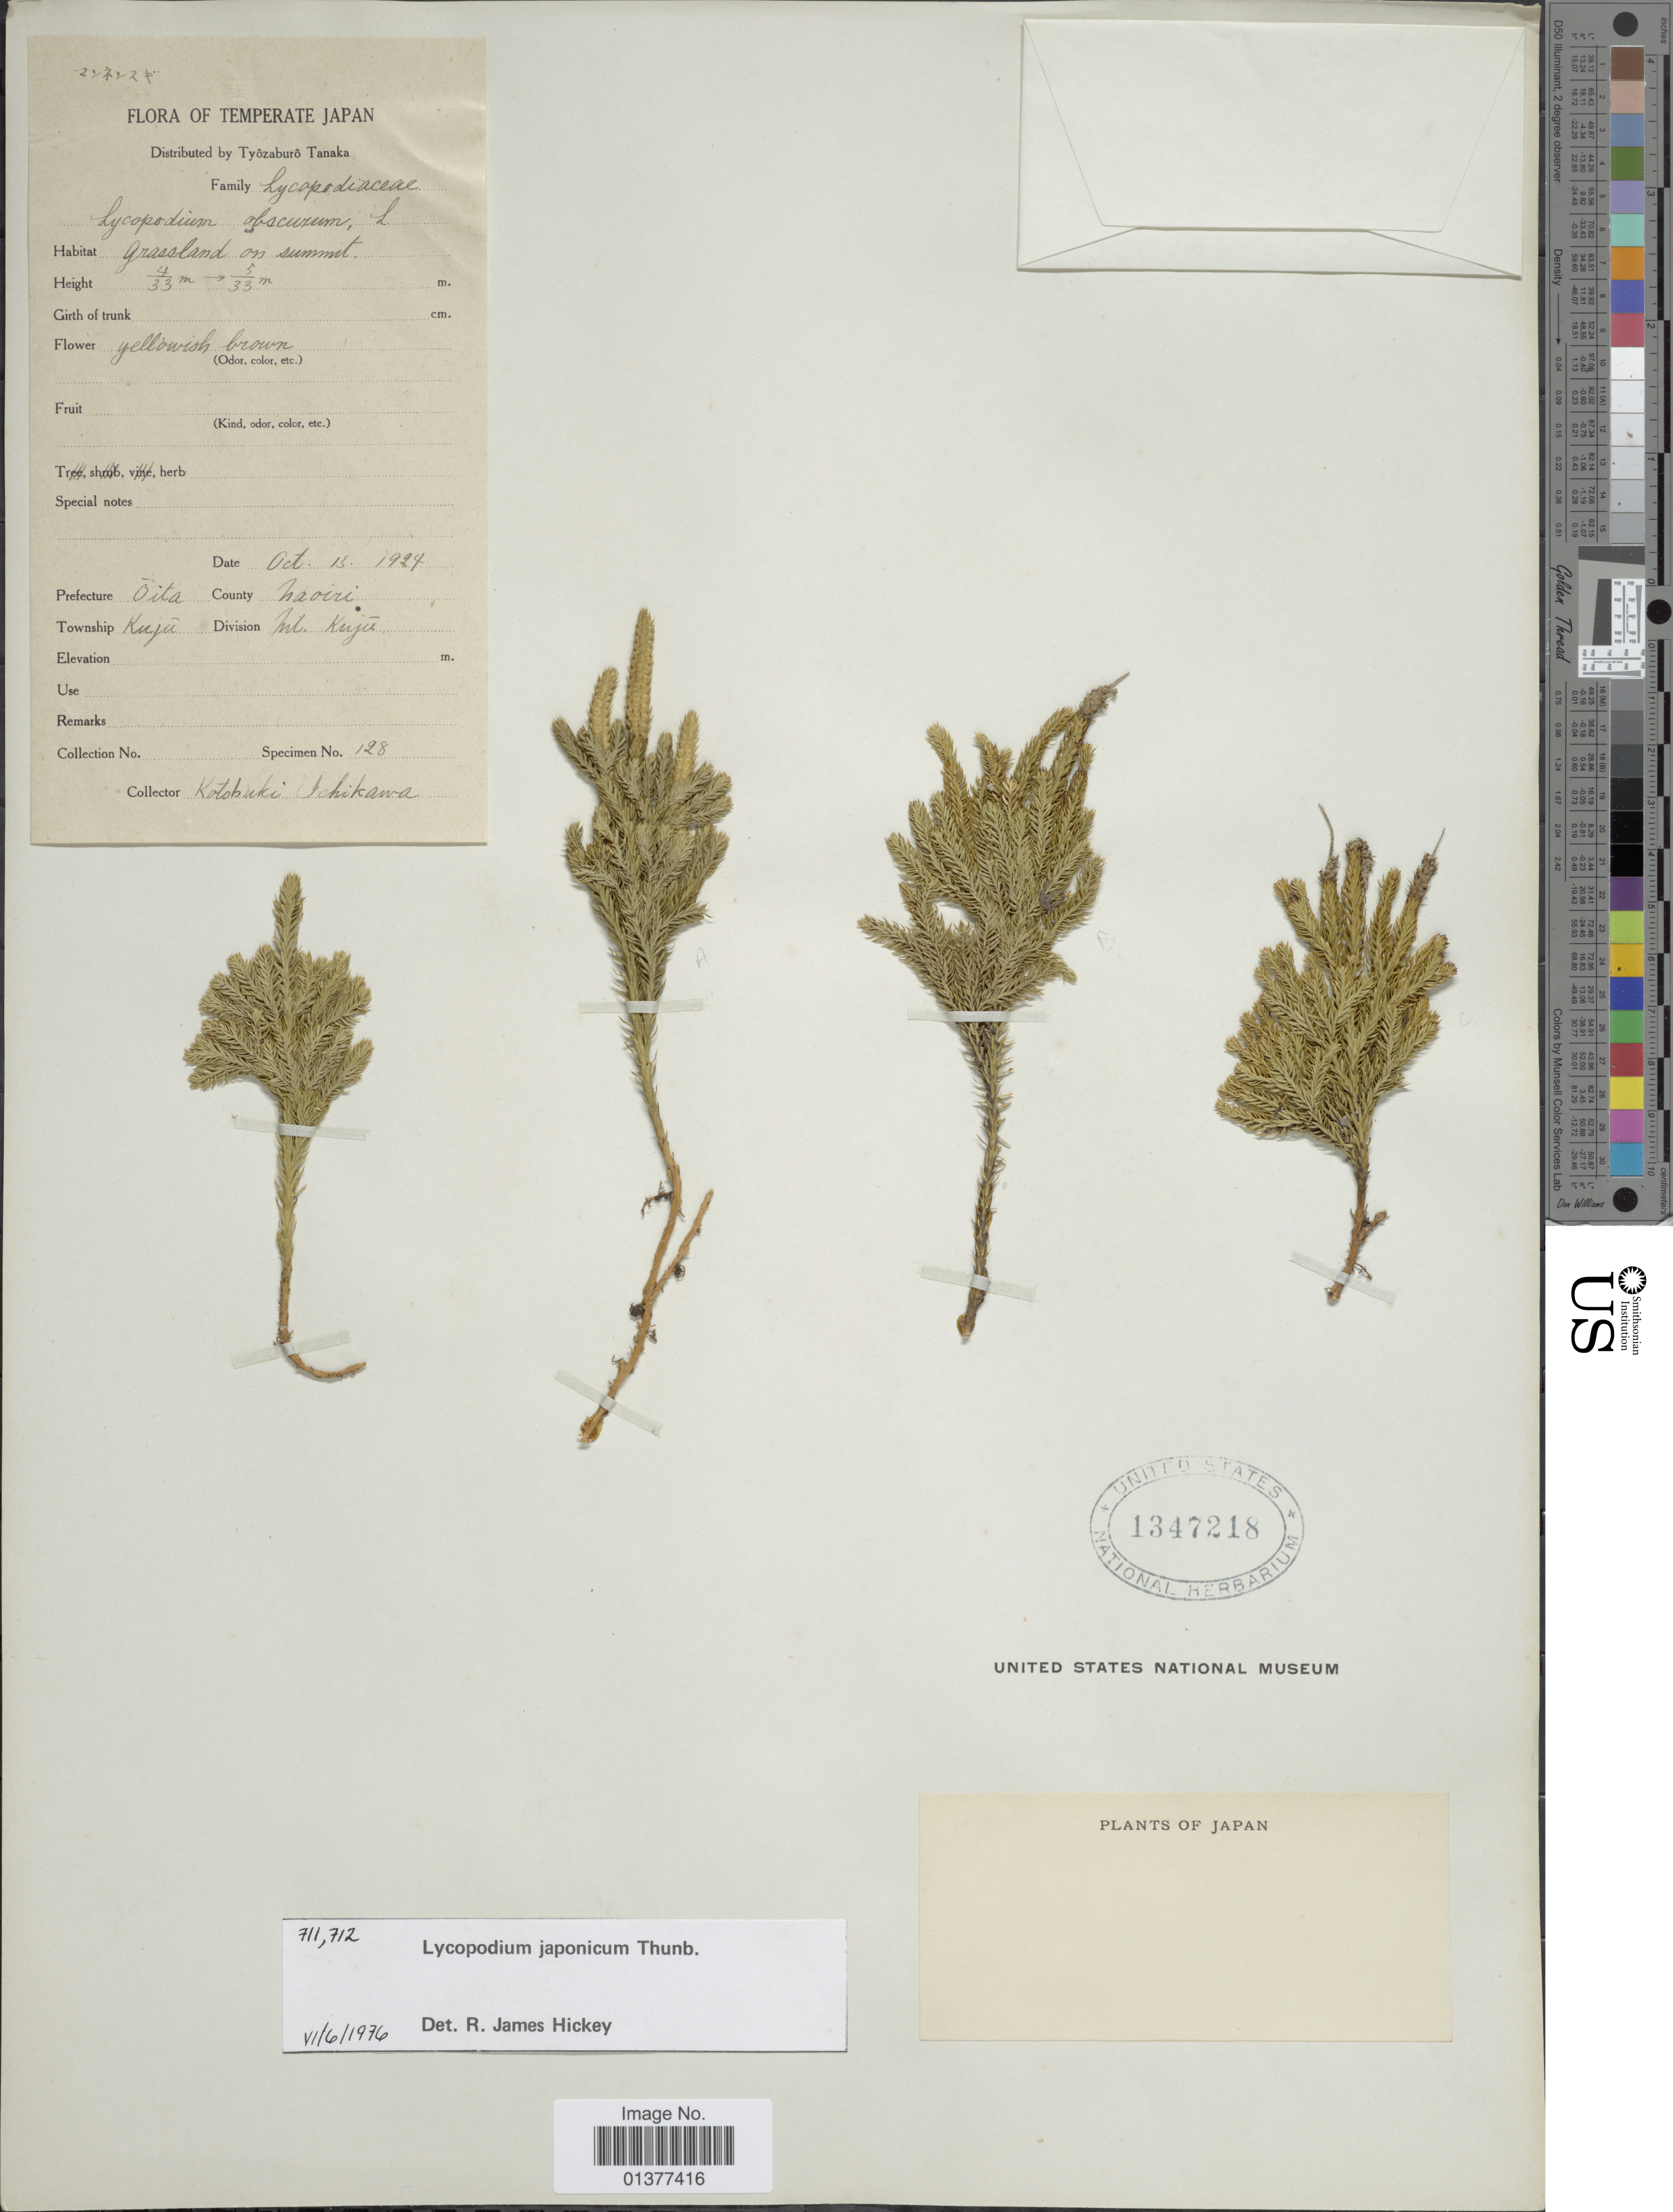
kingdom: Plantae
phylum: Tracheophyta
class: Lycopodiopsida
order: Lycopodiales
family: Lycopodiaceae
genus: Lycopodium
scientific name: Lycopodium japonicum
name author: Thunb.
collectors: K. Ichikawa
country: Japan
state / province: Oita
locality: Naoiri, Kuju, Mt. Kuju.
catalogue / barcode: US 1347218